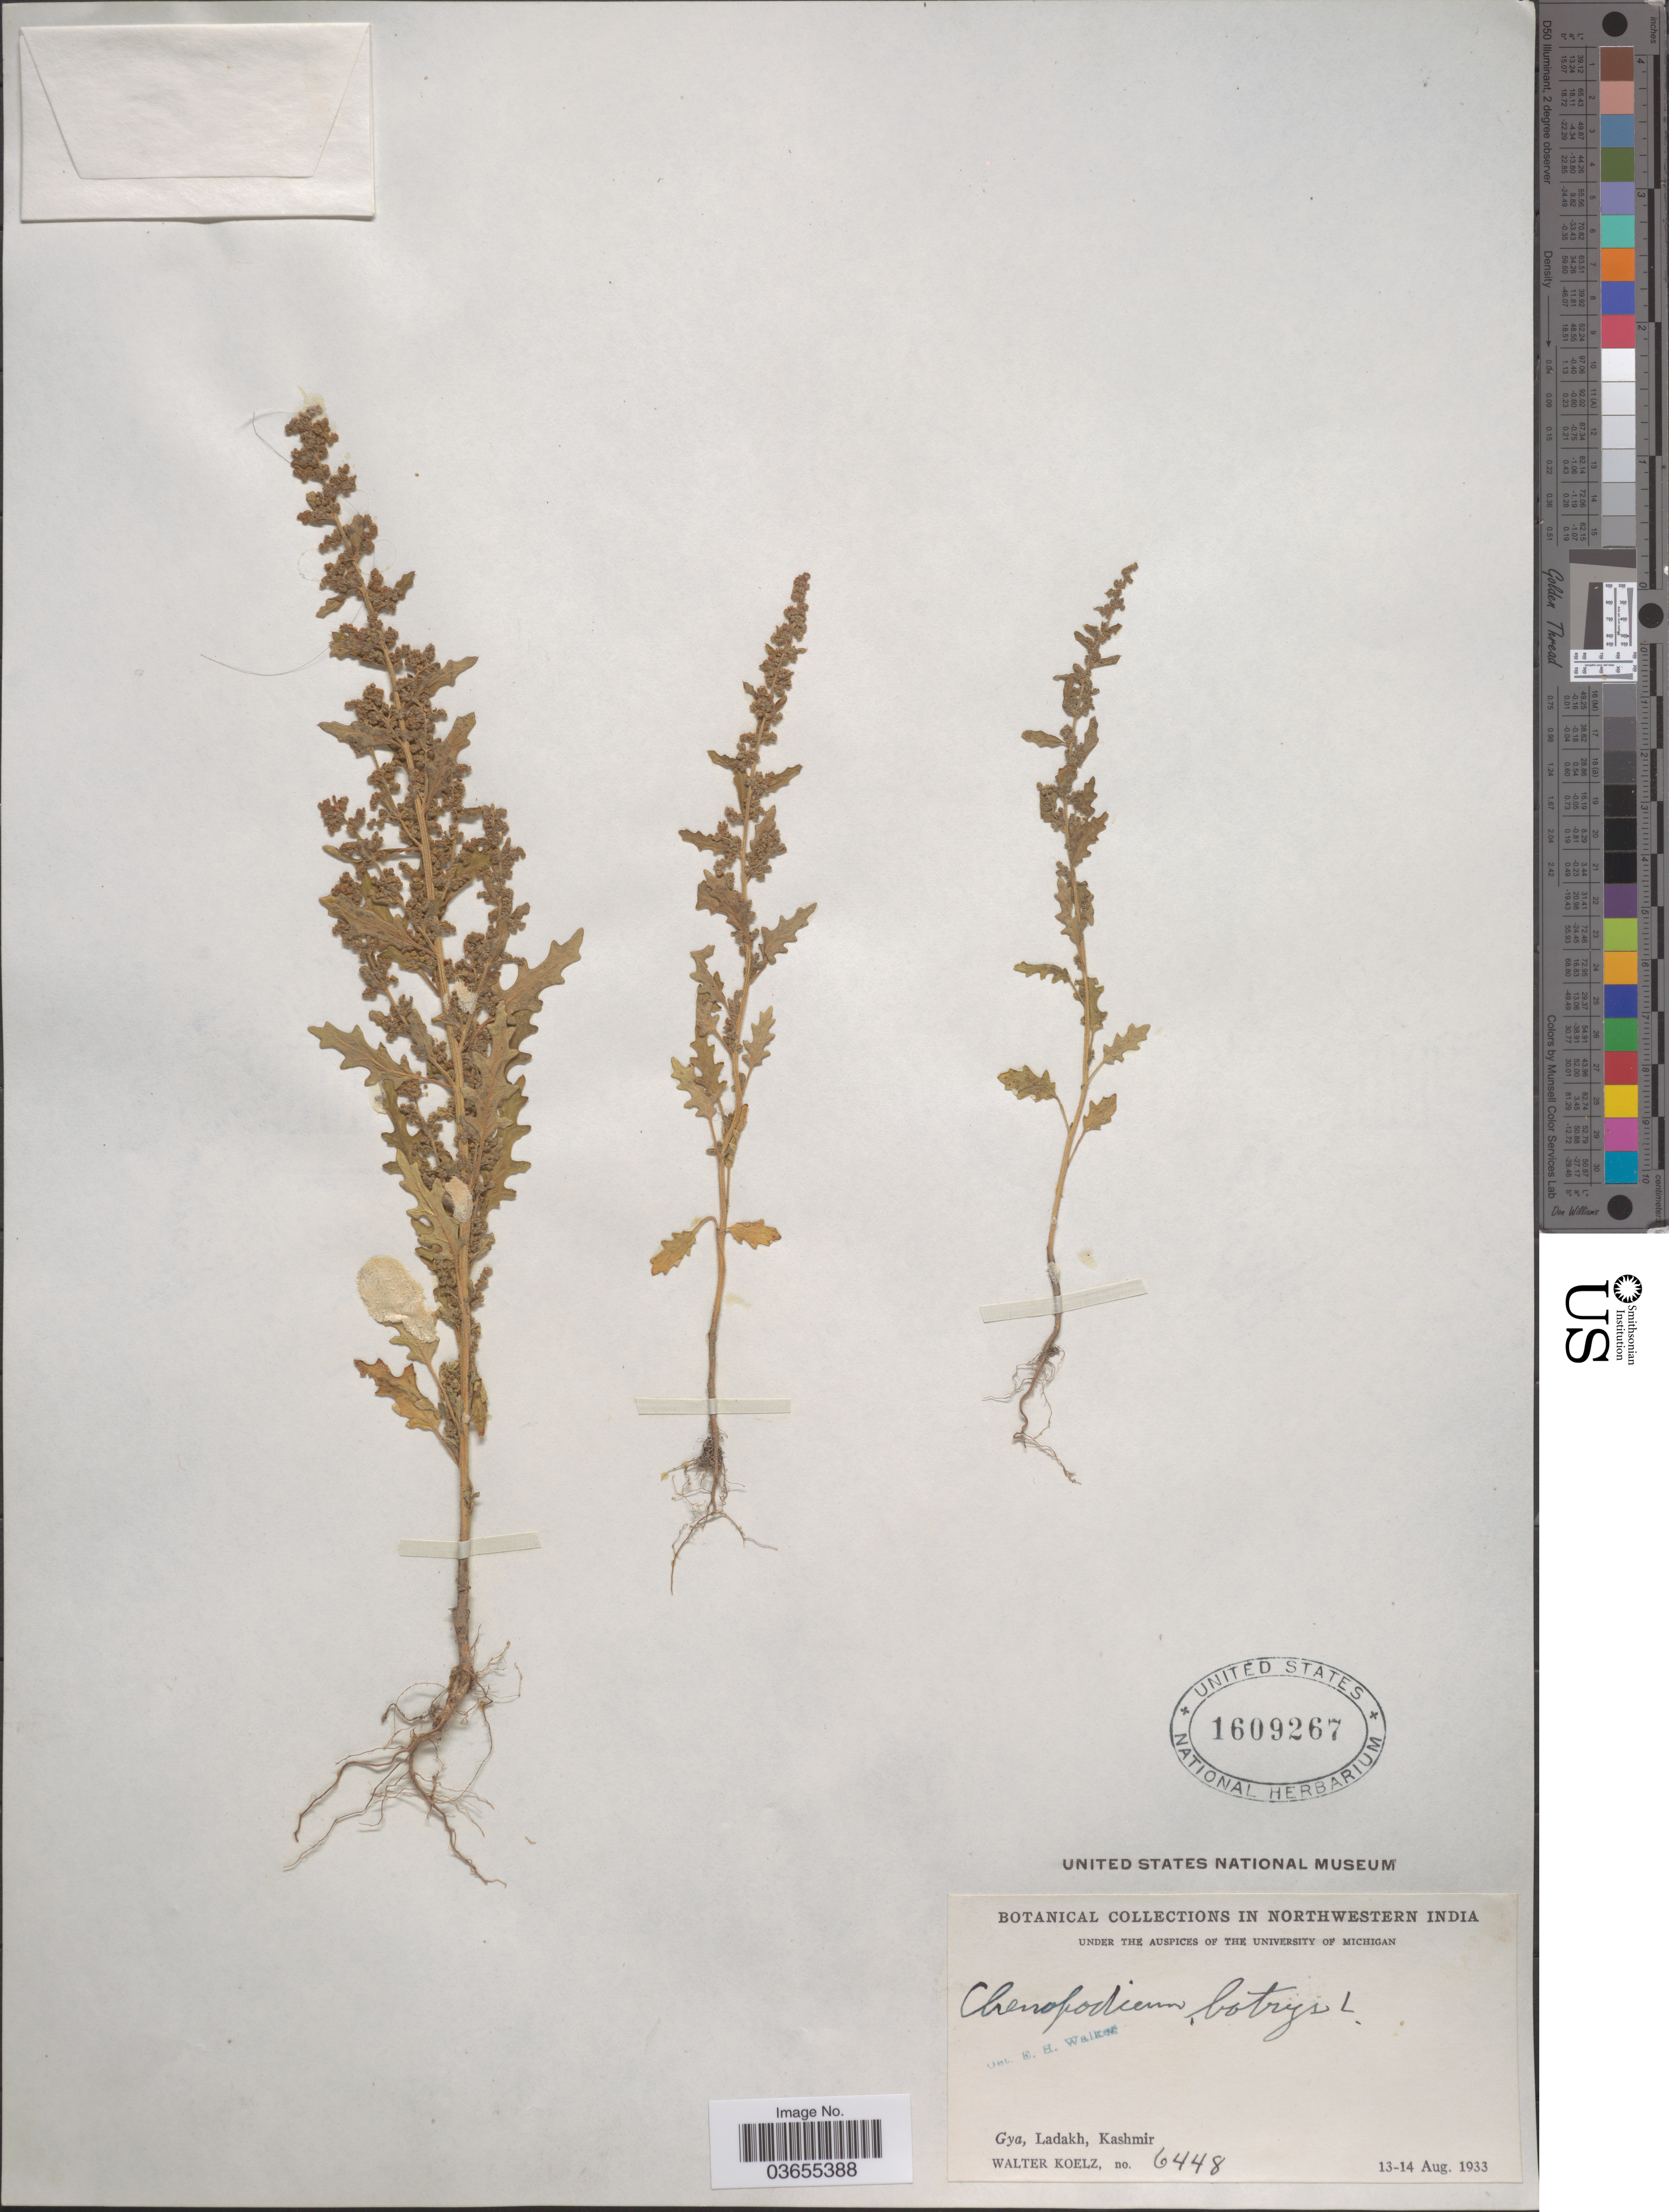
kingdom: Plantae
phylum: Tracheophyta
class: Magnoliopsida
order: Caryophyllales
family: Amaranthaceae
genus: Chenopodium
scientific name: Chenopodium botrys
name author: L.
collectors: W. N. Koelz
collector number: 6448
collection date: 1933-08-13/1933-08-14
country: India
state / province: Jammu and Kashmir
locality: Northwestern India. Gya, Ladakh, Kashmir.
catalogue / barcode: US 1609267